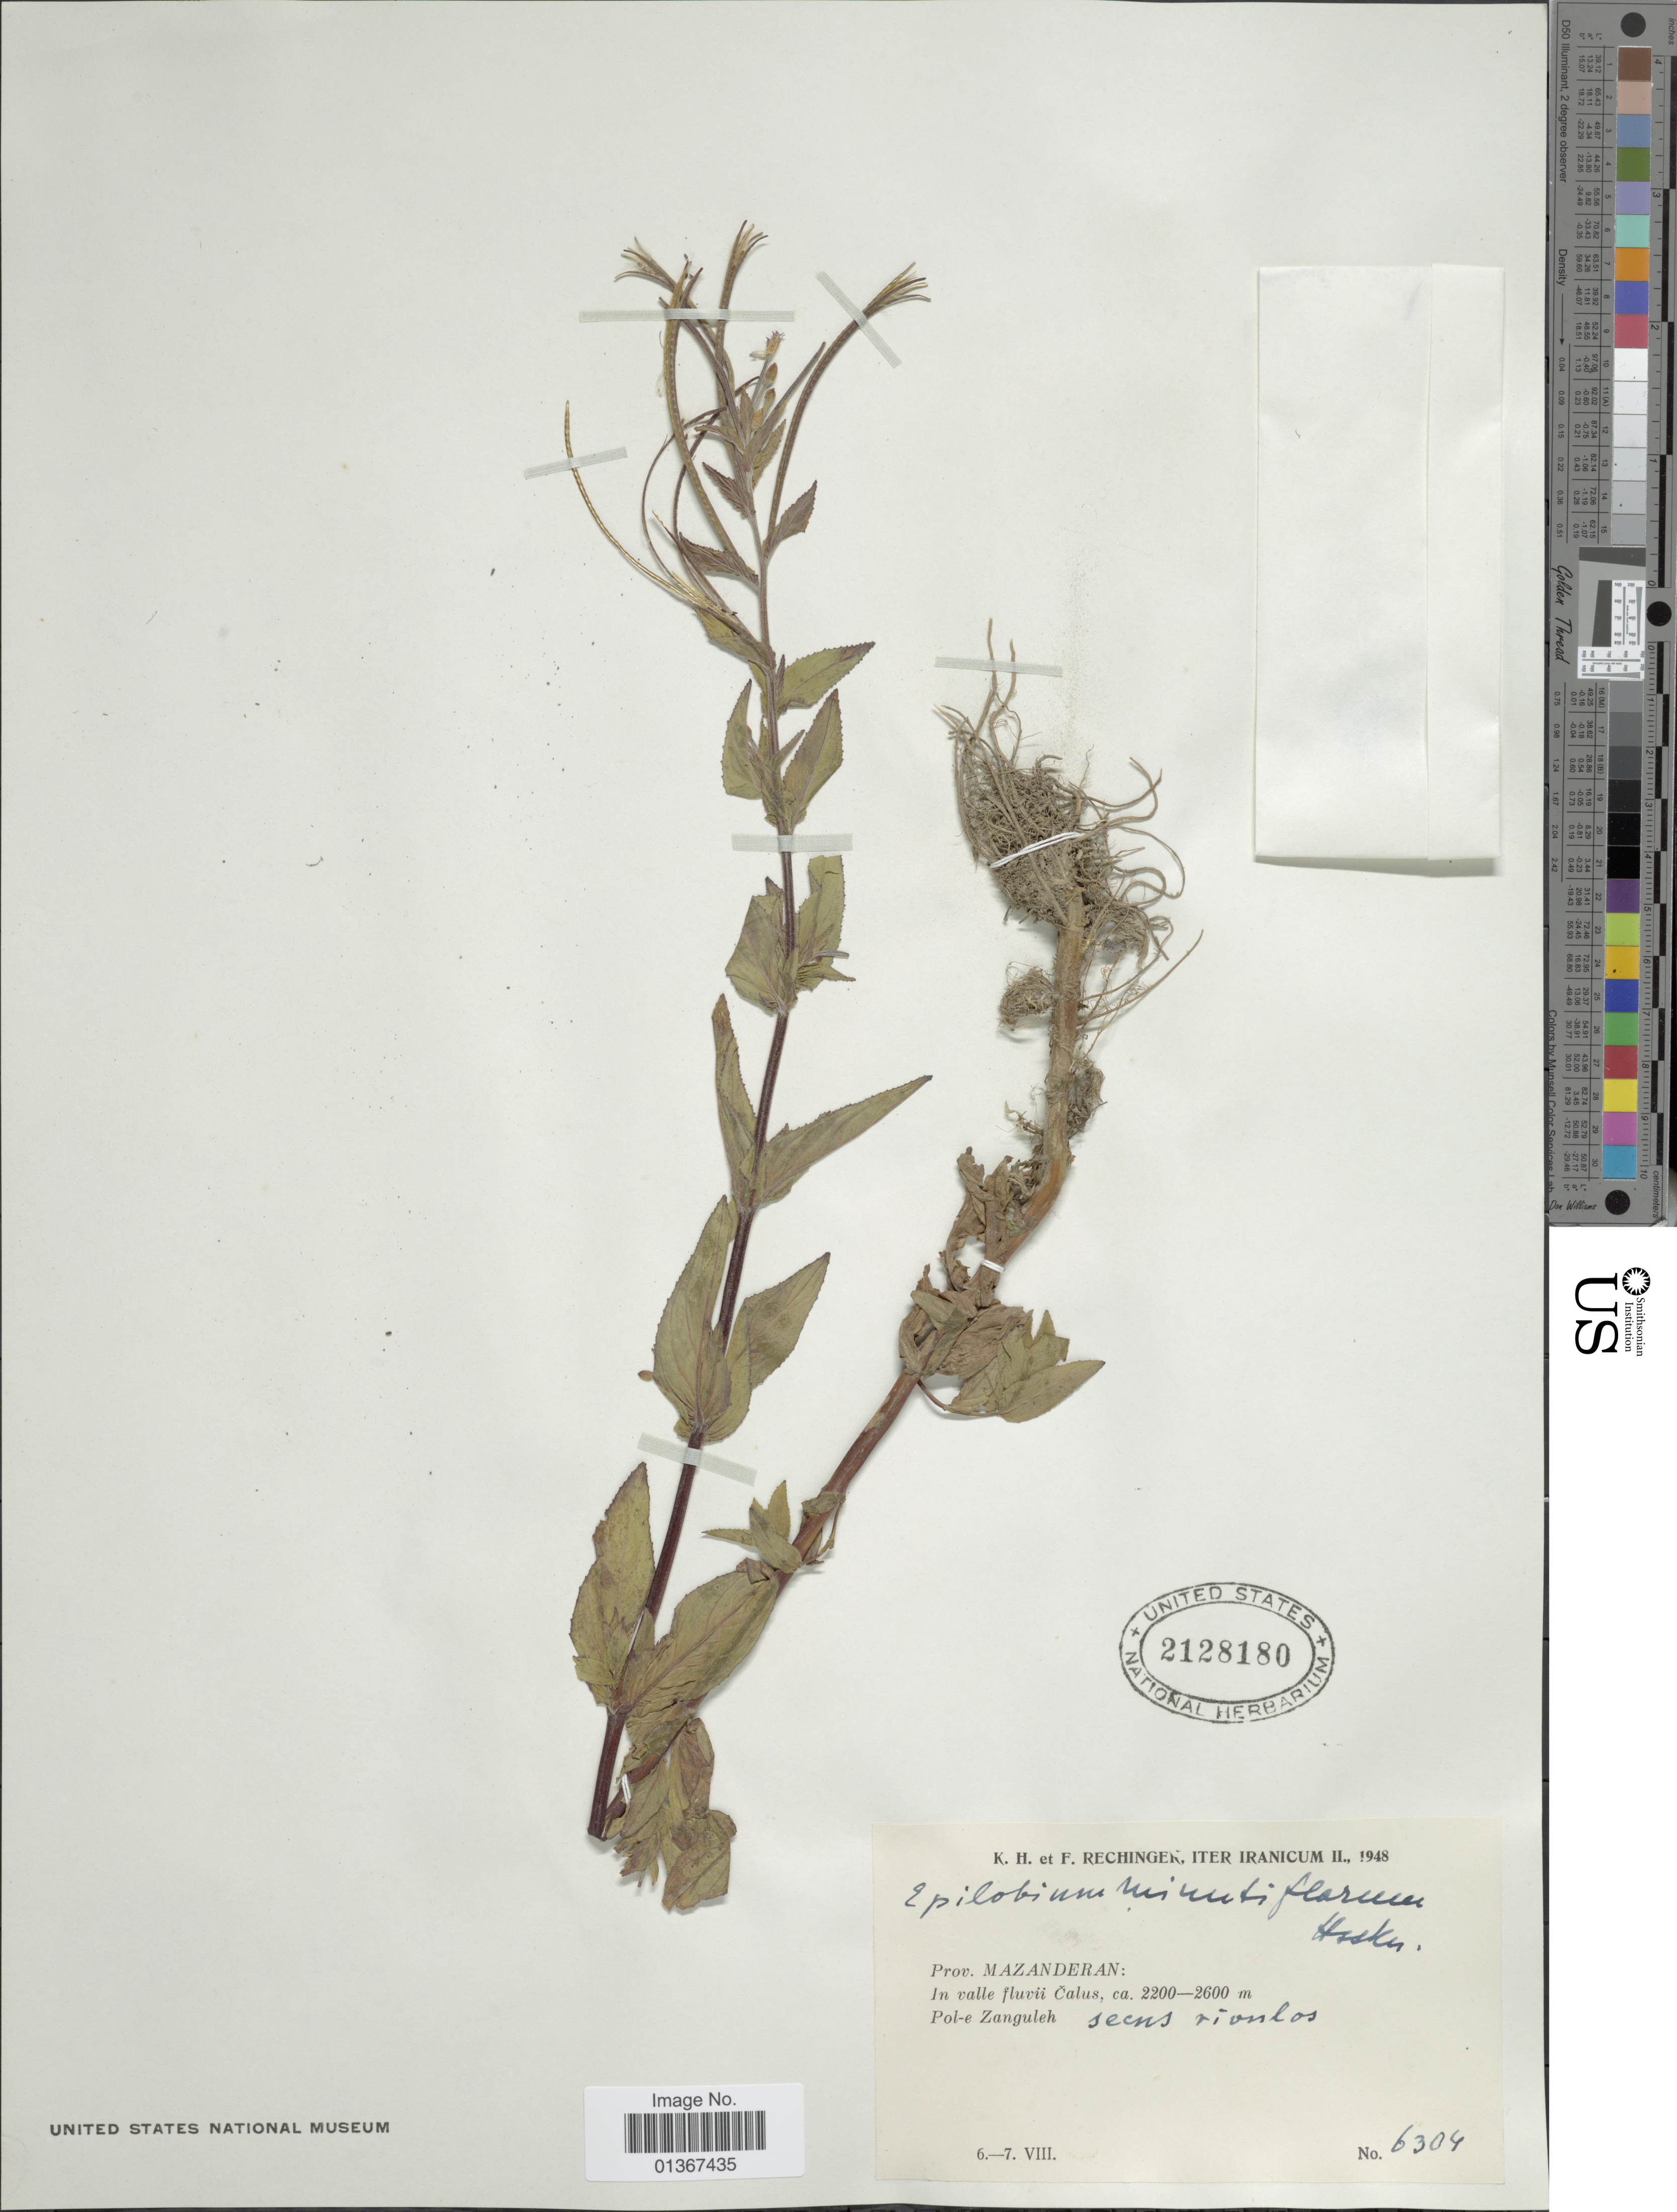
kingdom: Plantae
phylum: Tracheophyta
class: Magnoliopsida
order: Myrtales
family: Onagraceae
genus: Epilobium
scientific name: Epilobium minutiflorum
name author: Hausskn.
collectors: K. H. Rechinger & F. Rechinger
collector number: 6304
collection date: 1948-08-06/1948-08-07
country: Iran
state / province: Mazandaran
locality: In valle fluvii Calus. Pol-e Zanguleh.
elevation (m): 2200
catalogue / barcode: US 2128180